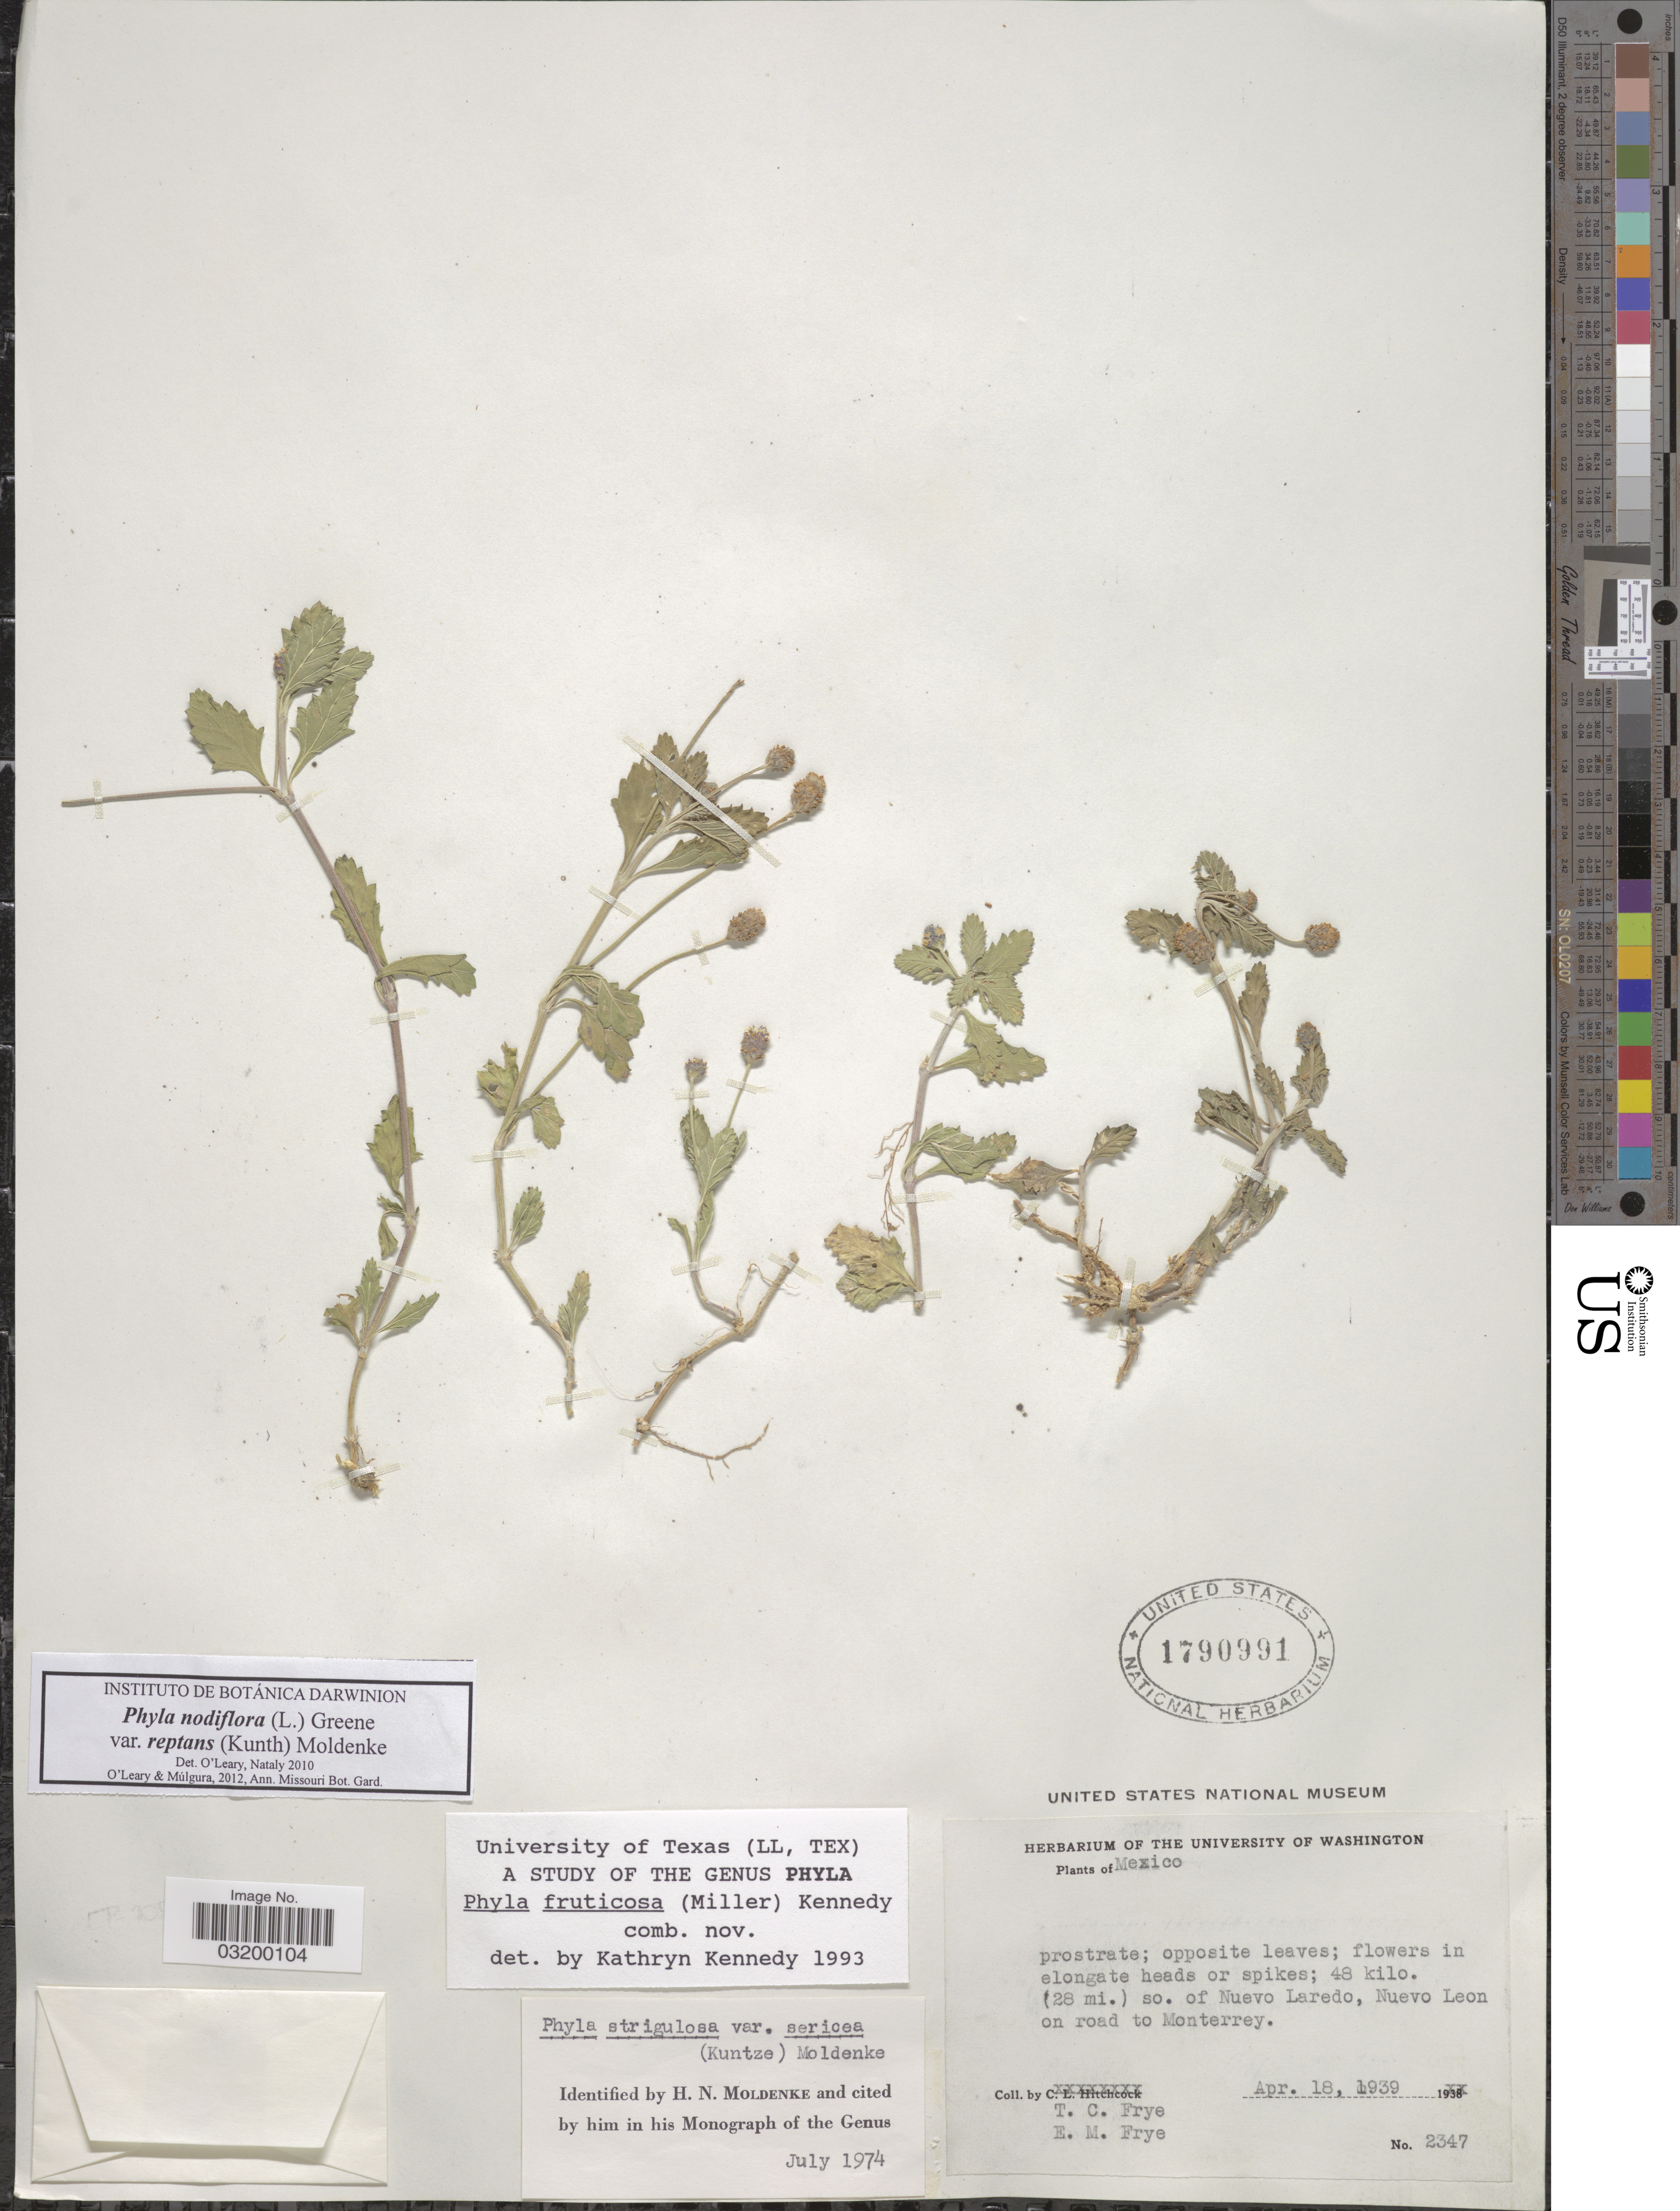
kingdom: Plantae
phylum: Tracheophyta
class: Magnoliopsida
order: Lamiales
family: Verbenaceae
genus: Phyla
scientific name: Phyla nodiflora var. reptans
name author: (Kunth) Moldenke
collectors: T. C. Frye & E. Frye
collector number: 2347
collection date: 1939-04-18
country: Mexico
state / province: Nuevo León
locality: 48 kilo. (28 mi.) so. of Nuevo Laredo, Nuevo Leon on road to Monterrey.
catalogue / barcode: US 1790991